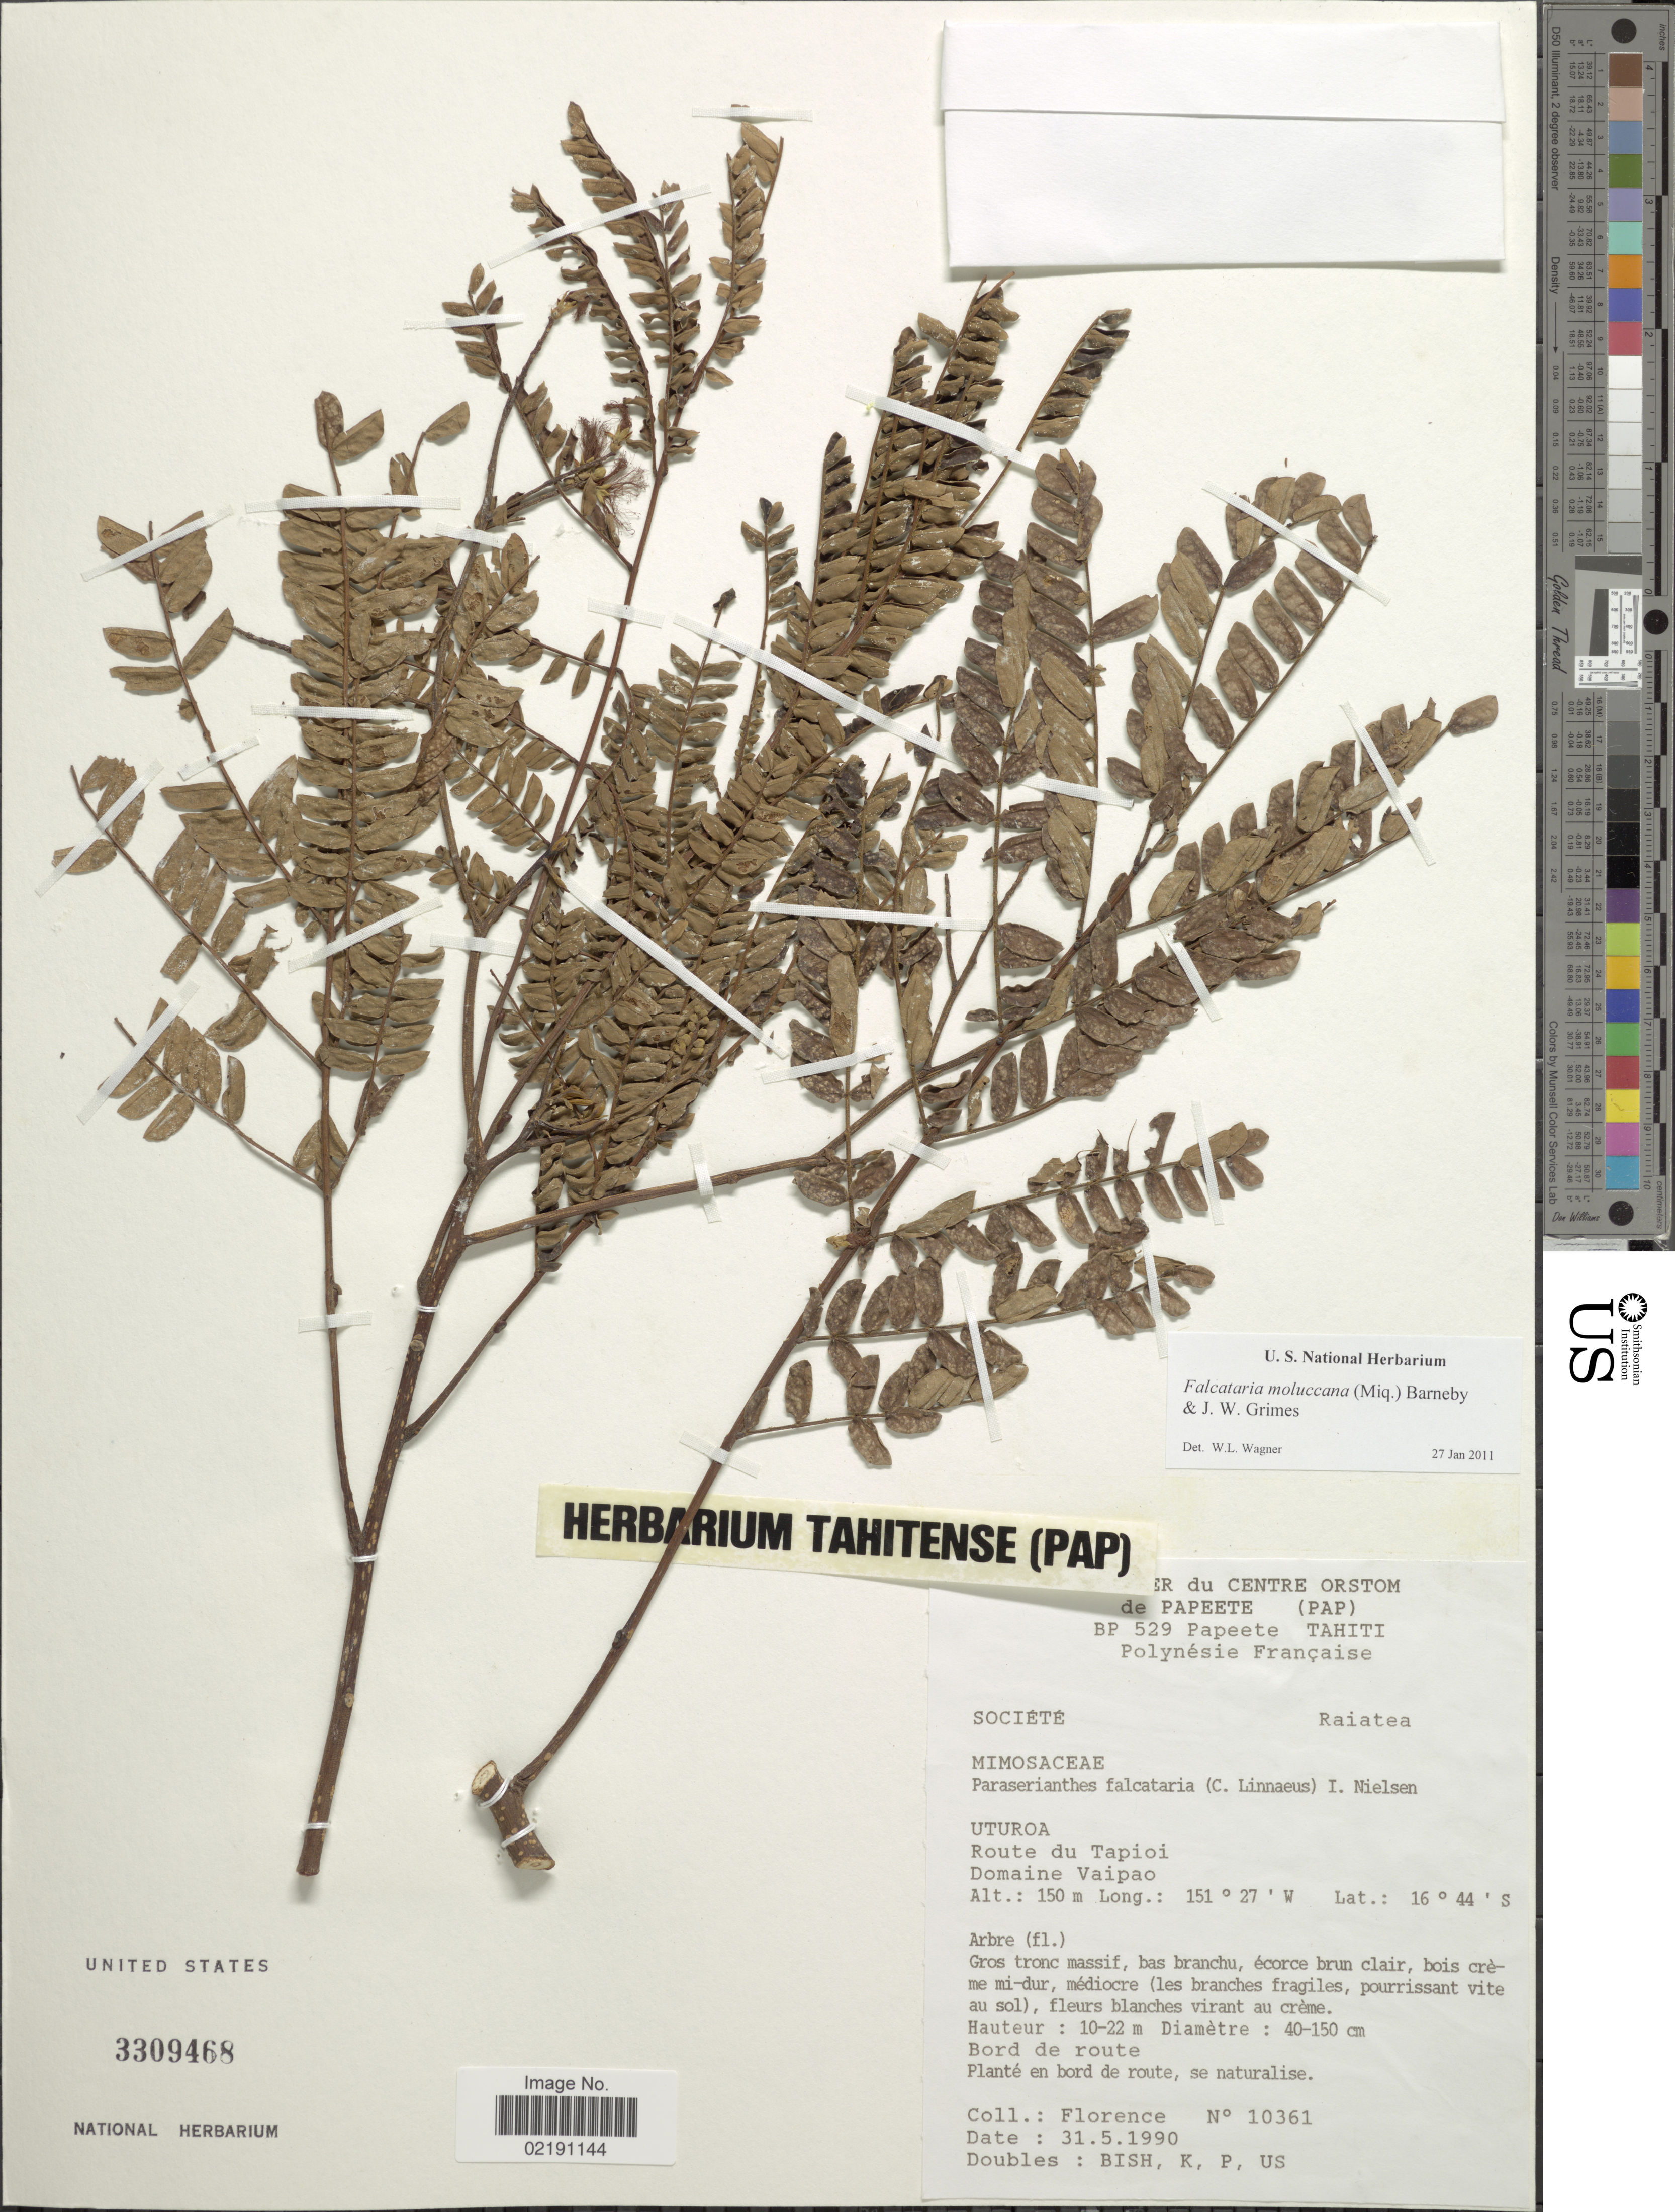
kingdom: Plantae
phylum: Tracheophyta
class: Magnoliopsida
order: Fabales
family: Fabaceae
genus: Falcataria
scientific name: Falcataria moluccana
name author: (Miq.) Barneby & Grimes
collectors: -. Florence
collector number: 10361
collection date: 1990-05-31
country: French Polynesia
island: Raiatea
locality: Société. Raiatea. Uturoa. Route du Tapioi. Domaine Vaipao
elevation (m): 150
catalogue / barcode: US 3309468